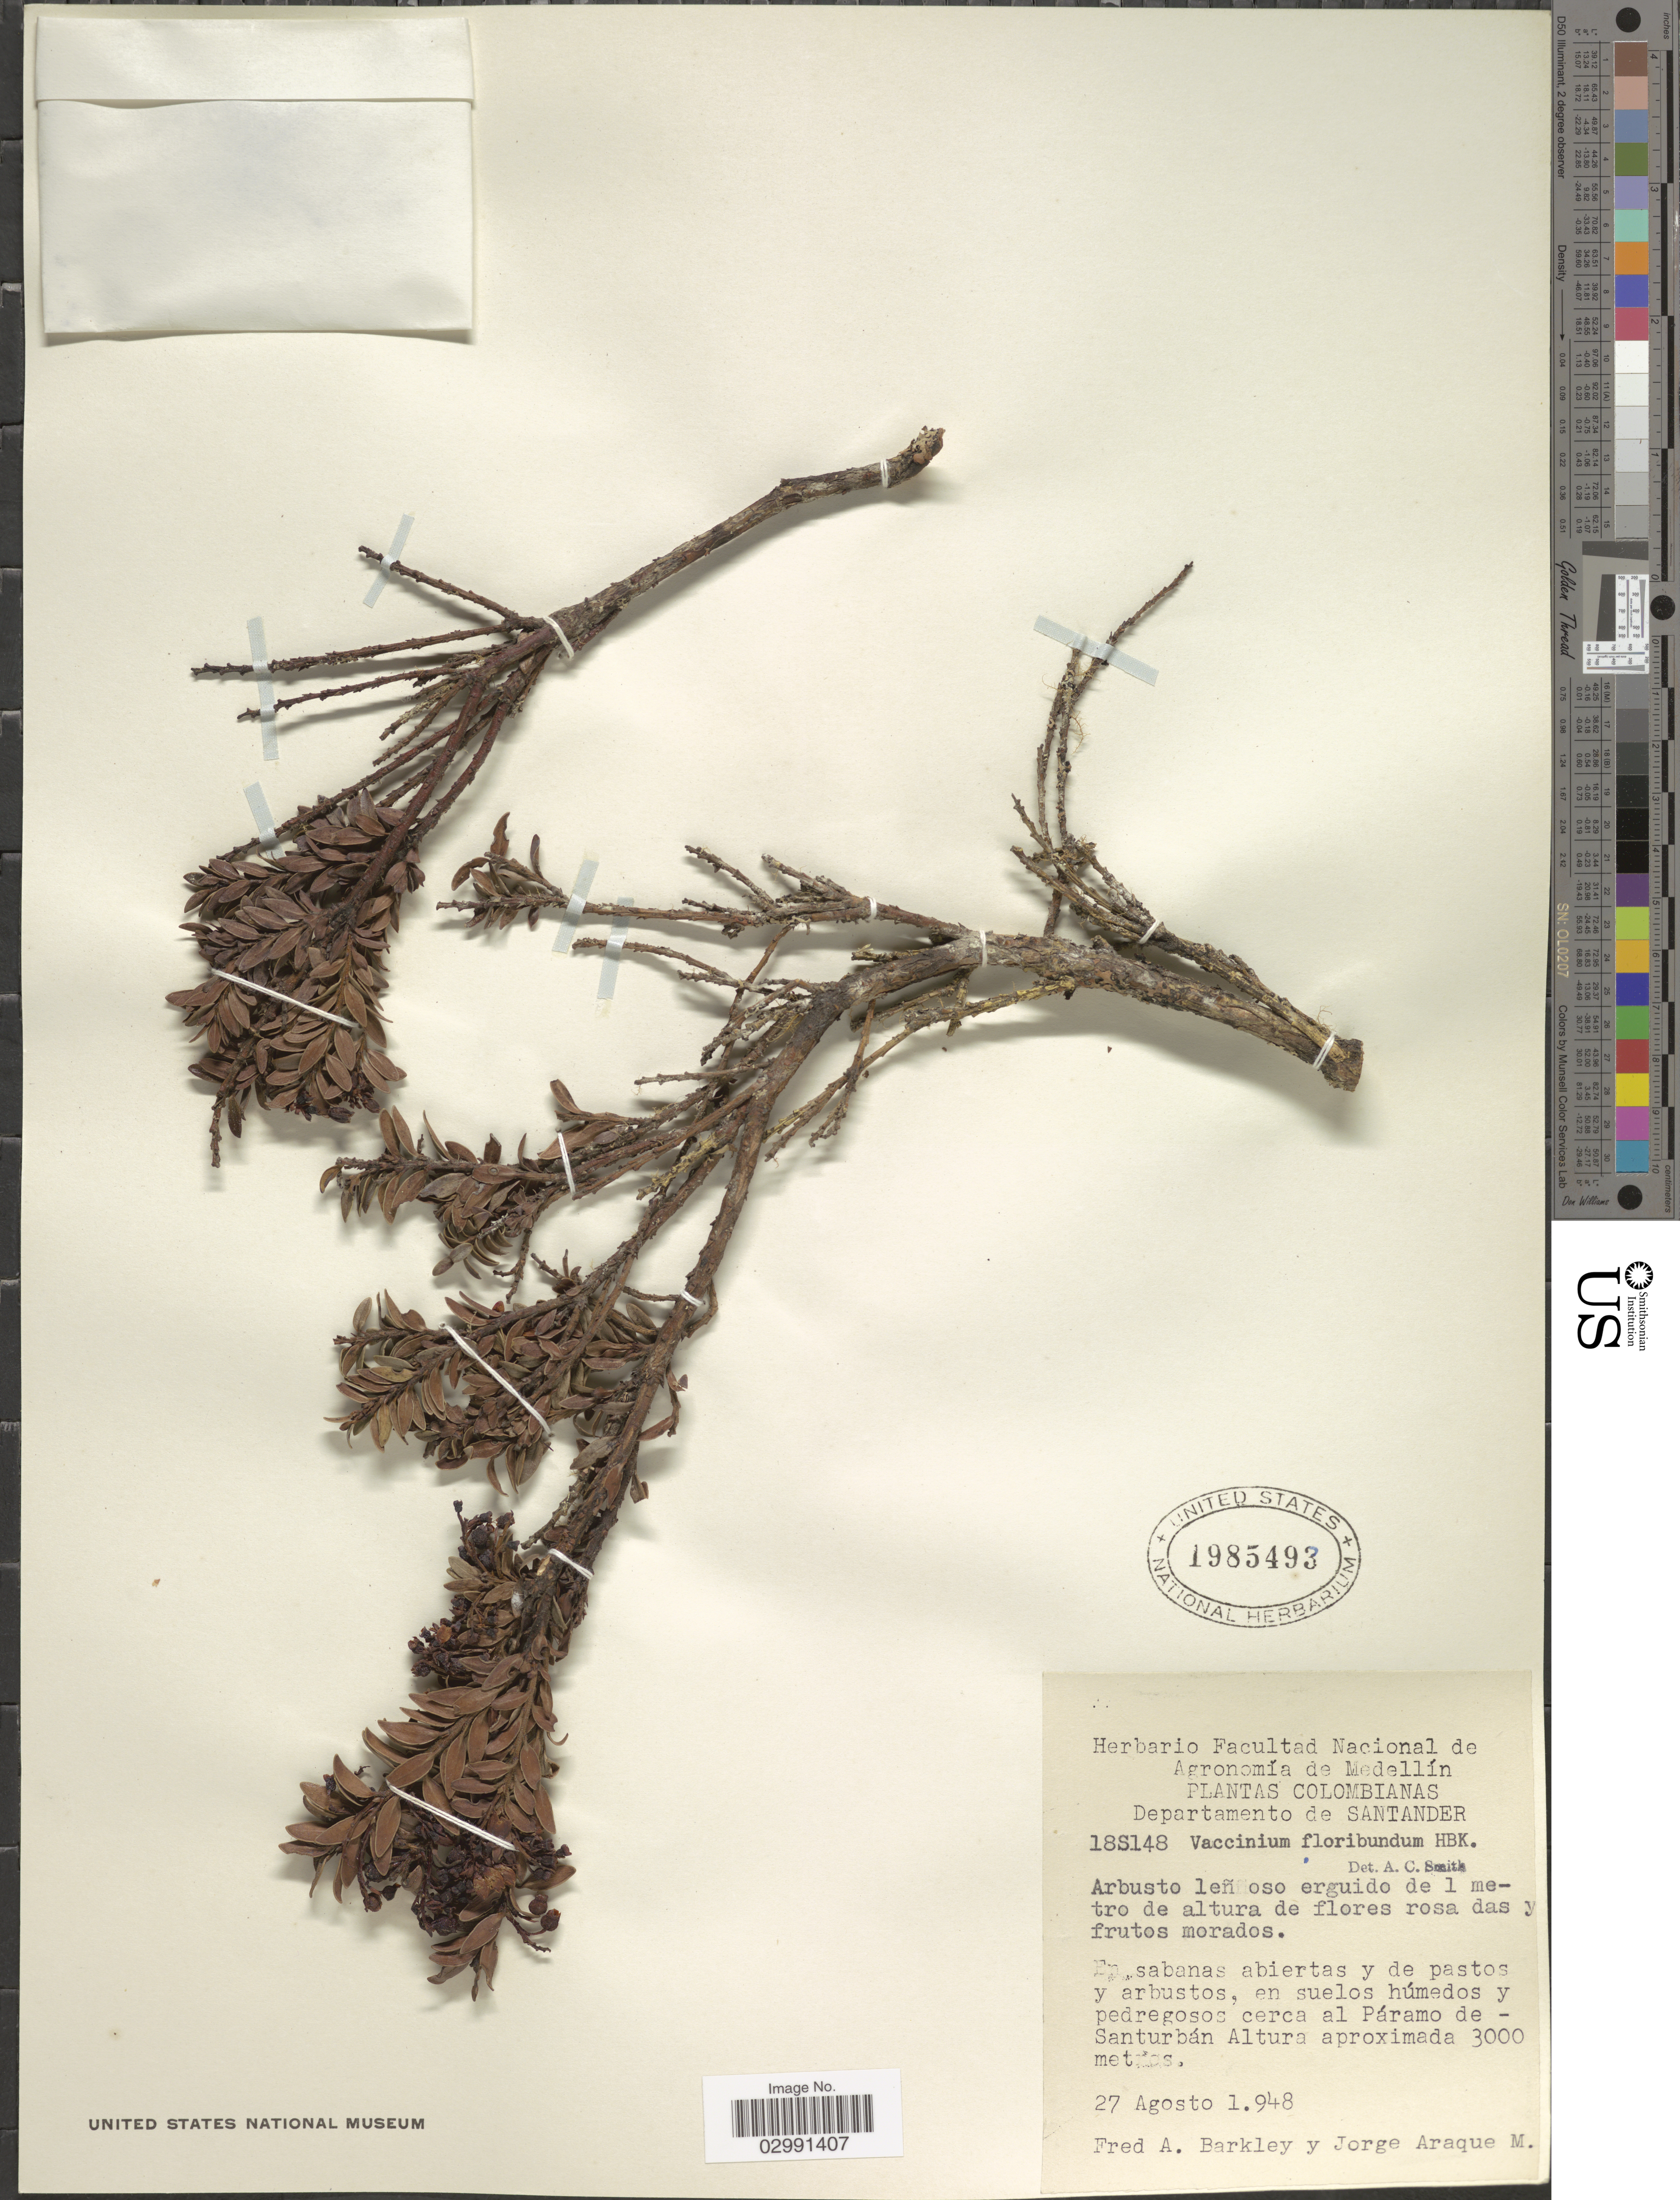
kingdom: Plantae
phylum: Tracheophyta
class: Magnoliopsida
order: Ericales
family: Ericaceae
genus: Vaccinium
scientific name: Vaccinium floribundum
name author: Kunth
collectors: F. A. Barkley & J. Araque Molina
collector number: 18S148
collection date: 1948-08-27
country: Colombia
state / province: Santander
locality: Departamento de Santander. Pedregosos cerca al Páramo de Santurbán.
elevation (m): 3000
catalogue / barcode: US 1985493